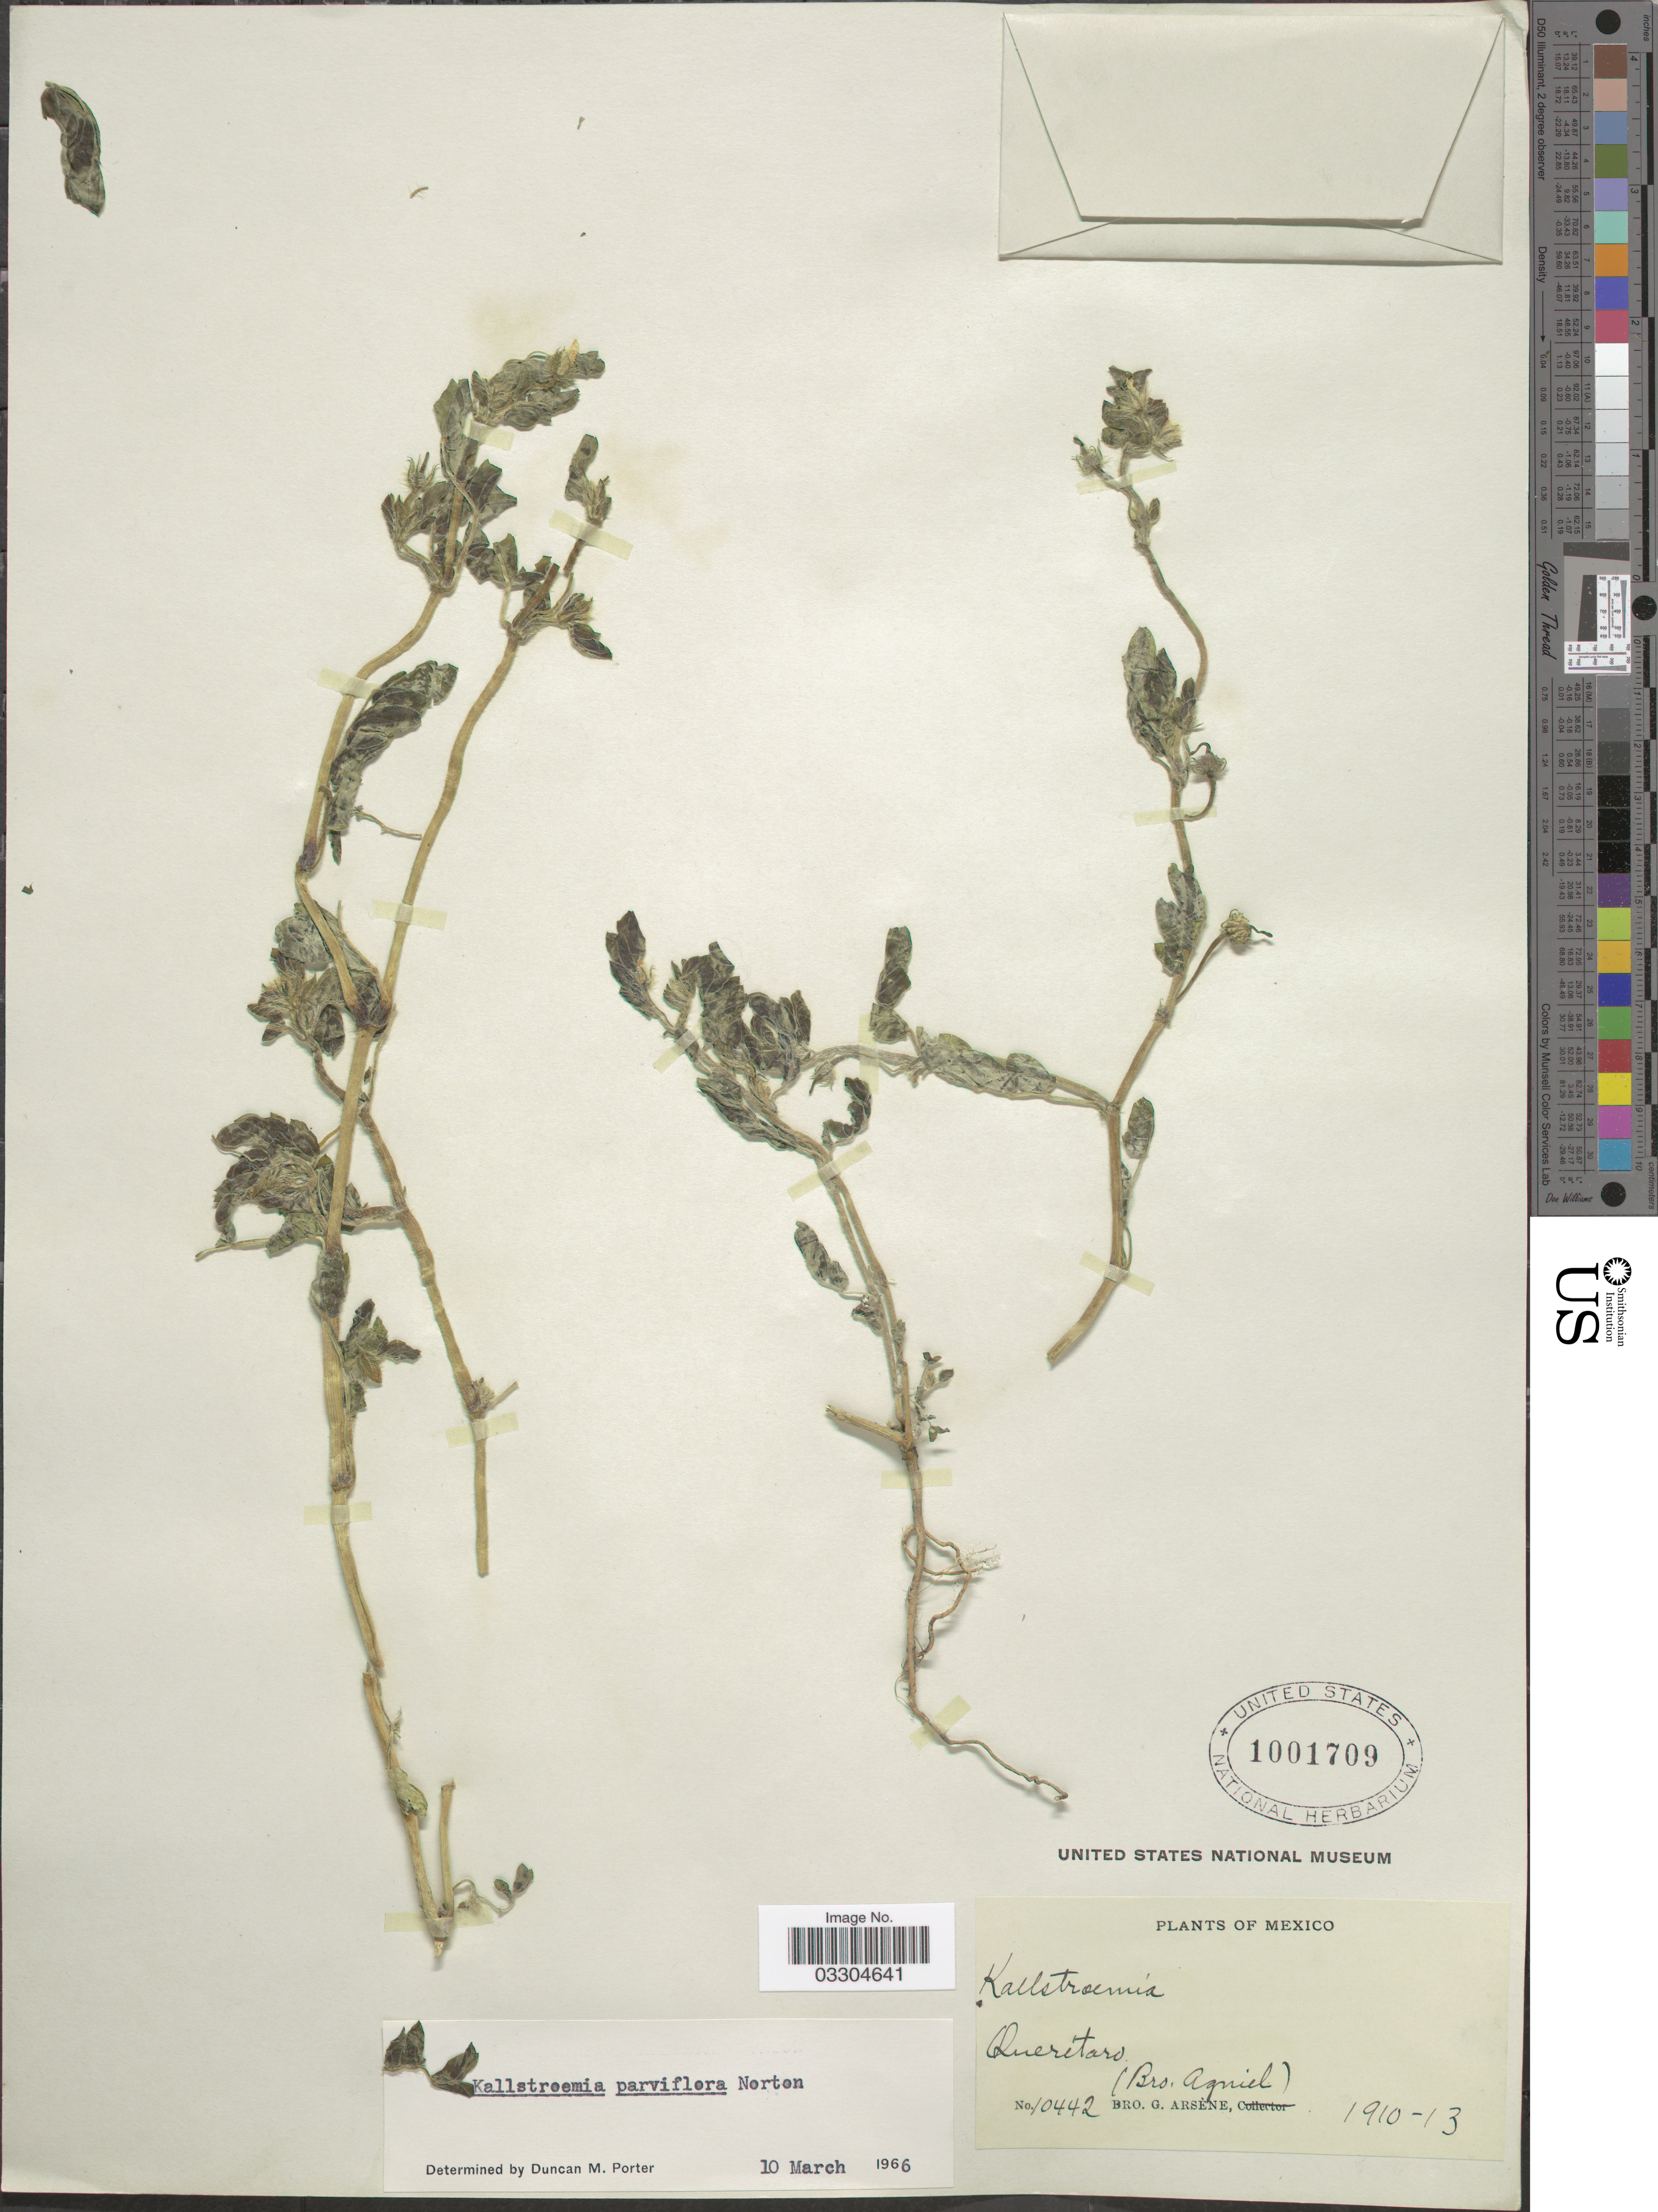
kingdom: Plantae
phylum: Tracheophyta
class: Magnoliopsida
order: Zygophyllales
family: Zygophyllaceae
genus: Kallstroemia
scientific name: Kallstroemia parviflora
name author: Norton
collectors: Bro. Agniel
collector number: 10442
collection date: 1910/1913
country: Mexico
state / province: Querétaro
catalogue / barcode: US 1001709